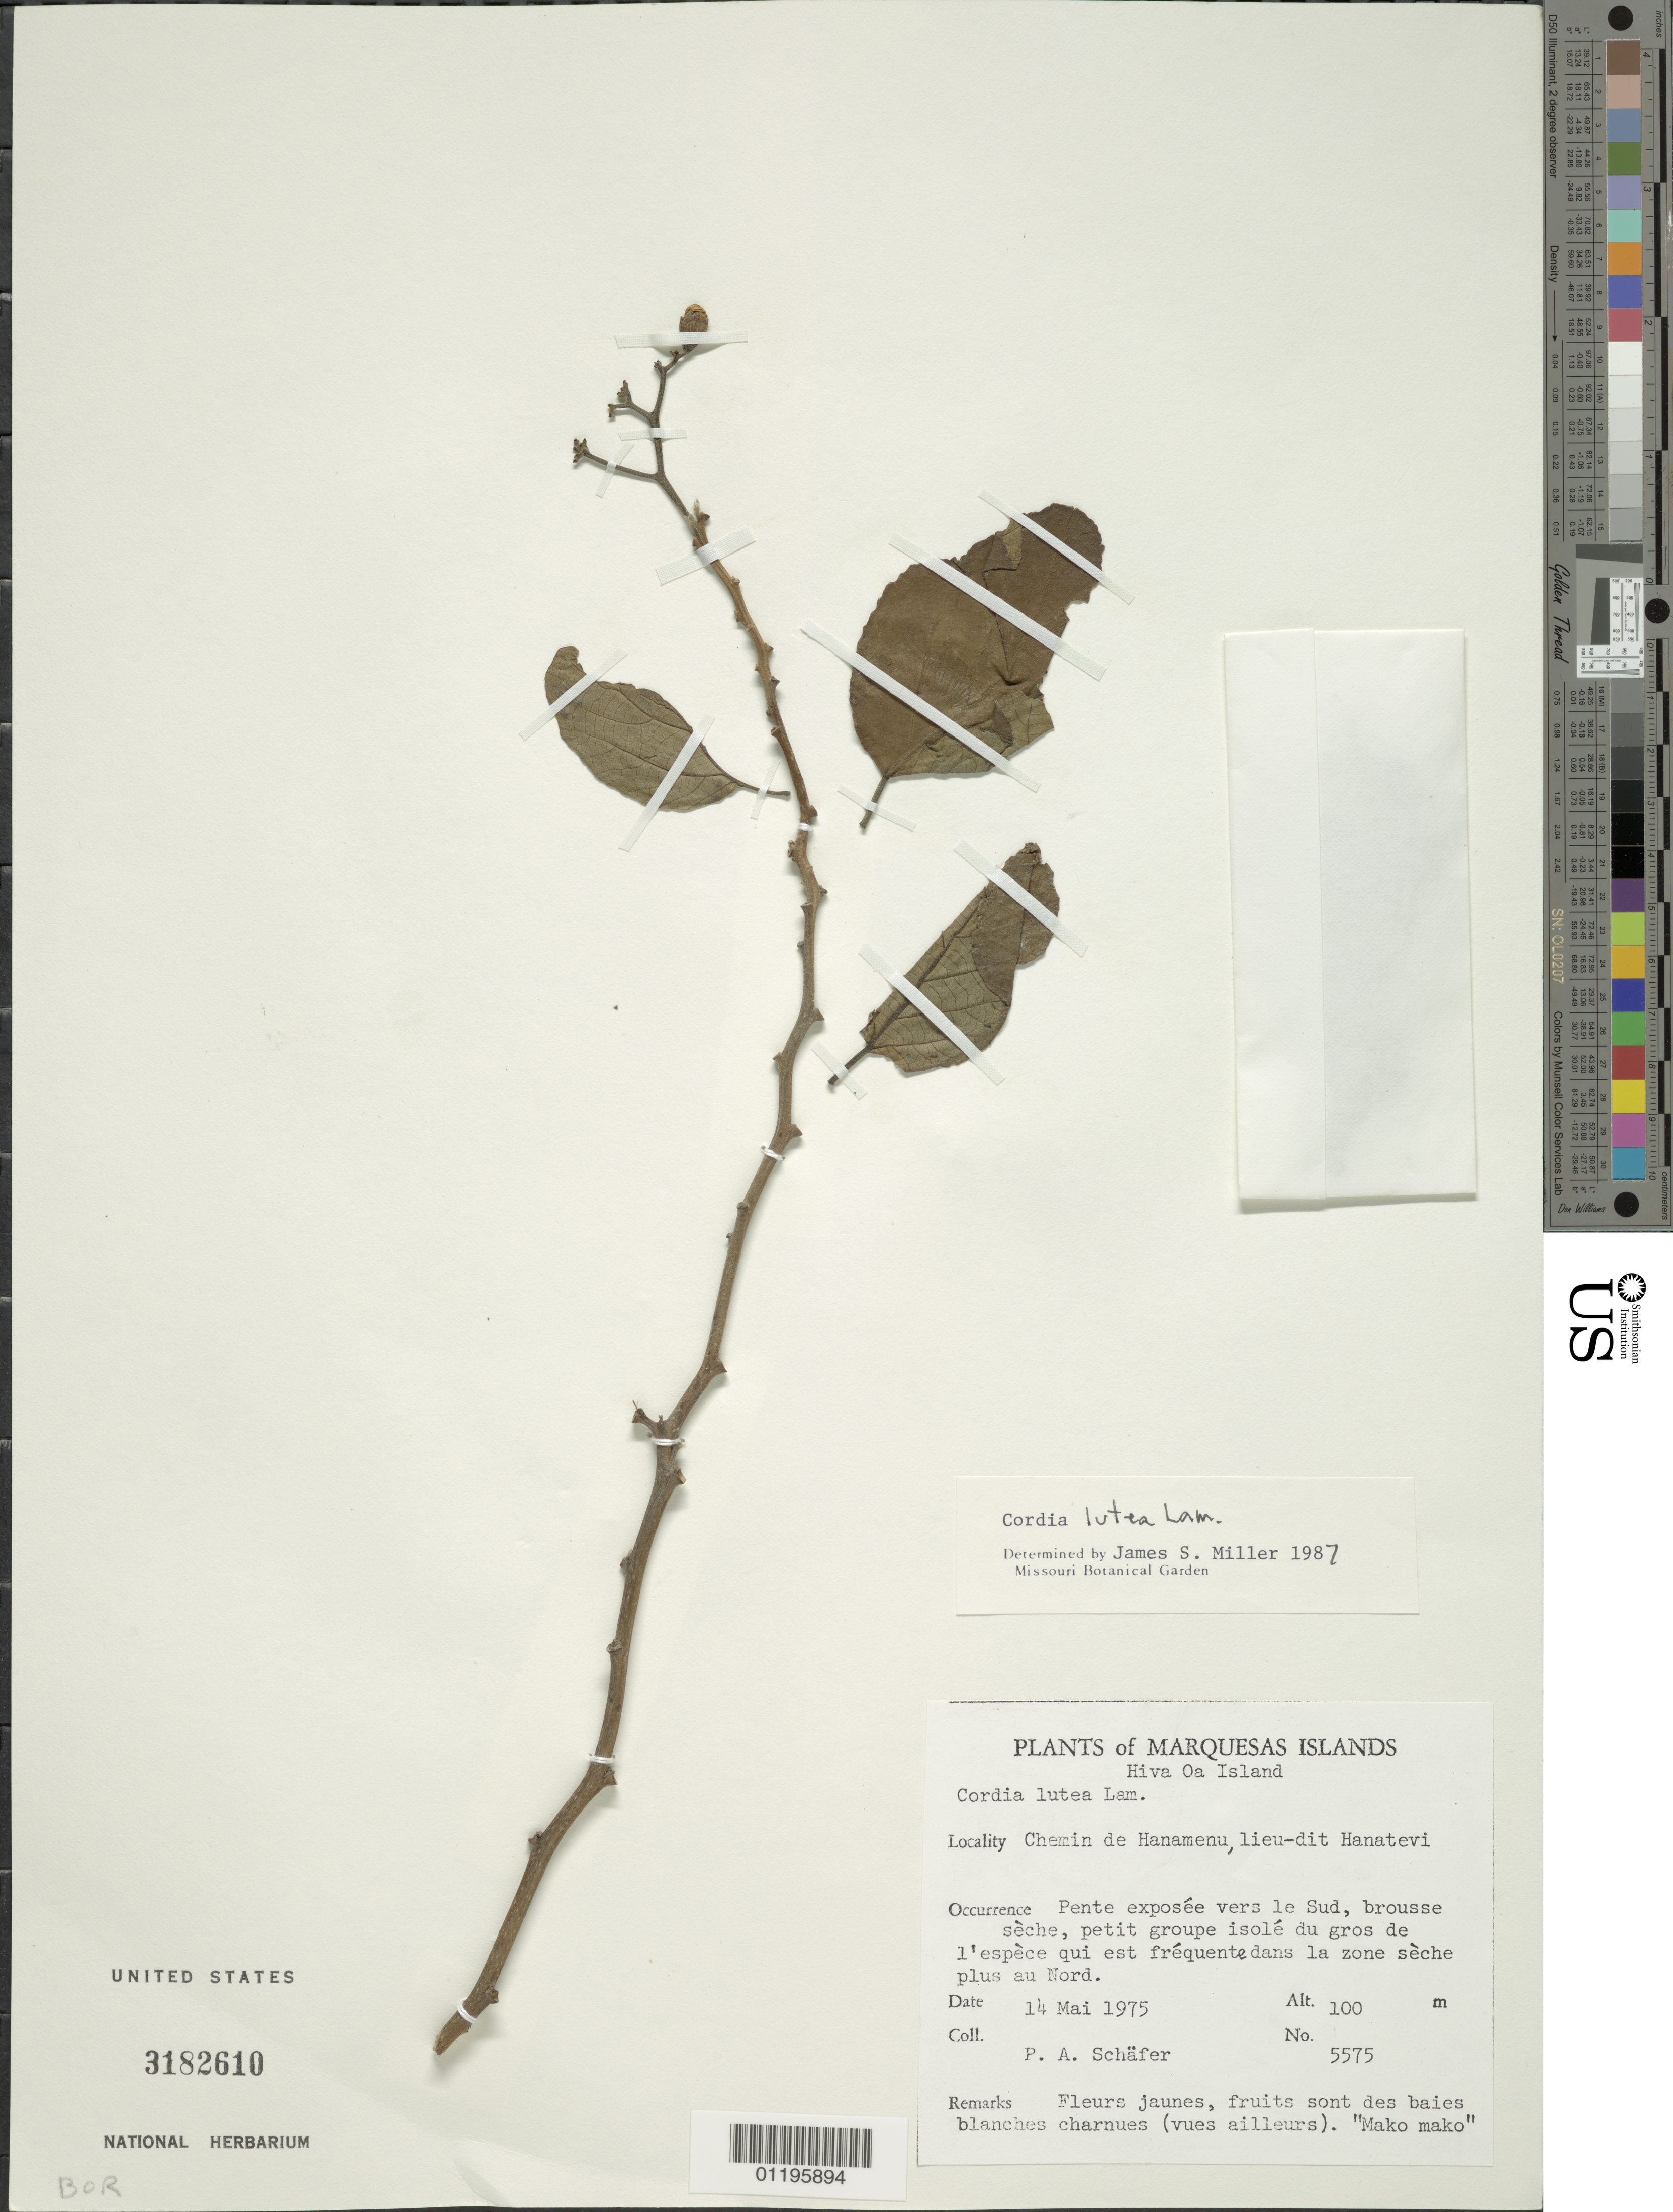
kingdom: Plantae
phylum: Tracheophyta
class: Magnoliopsida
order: Boraginales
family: Cordiaceae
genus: Cordia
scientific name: Cordia lutea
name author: Lam.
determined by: Miller, James S., (MO), Missouri Botanical Garden (UNITED STATES)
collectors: P. A. Schäfer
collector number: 5575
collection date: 1975-05-14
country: French Polynesia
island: Hiva Oa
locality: Chemin de Hanamenu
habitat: Pente éxposée vers le S, brousse sèche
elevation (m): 100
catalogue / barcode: US 3182610